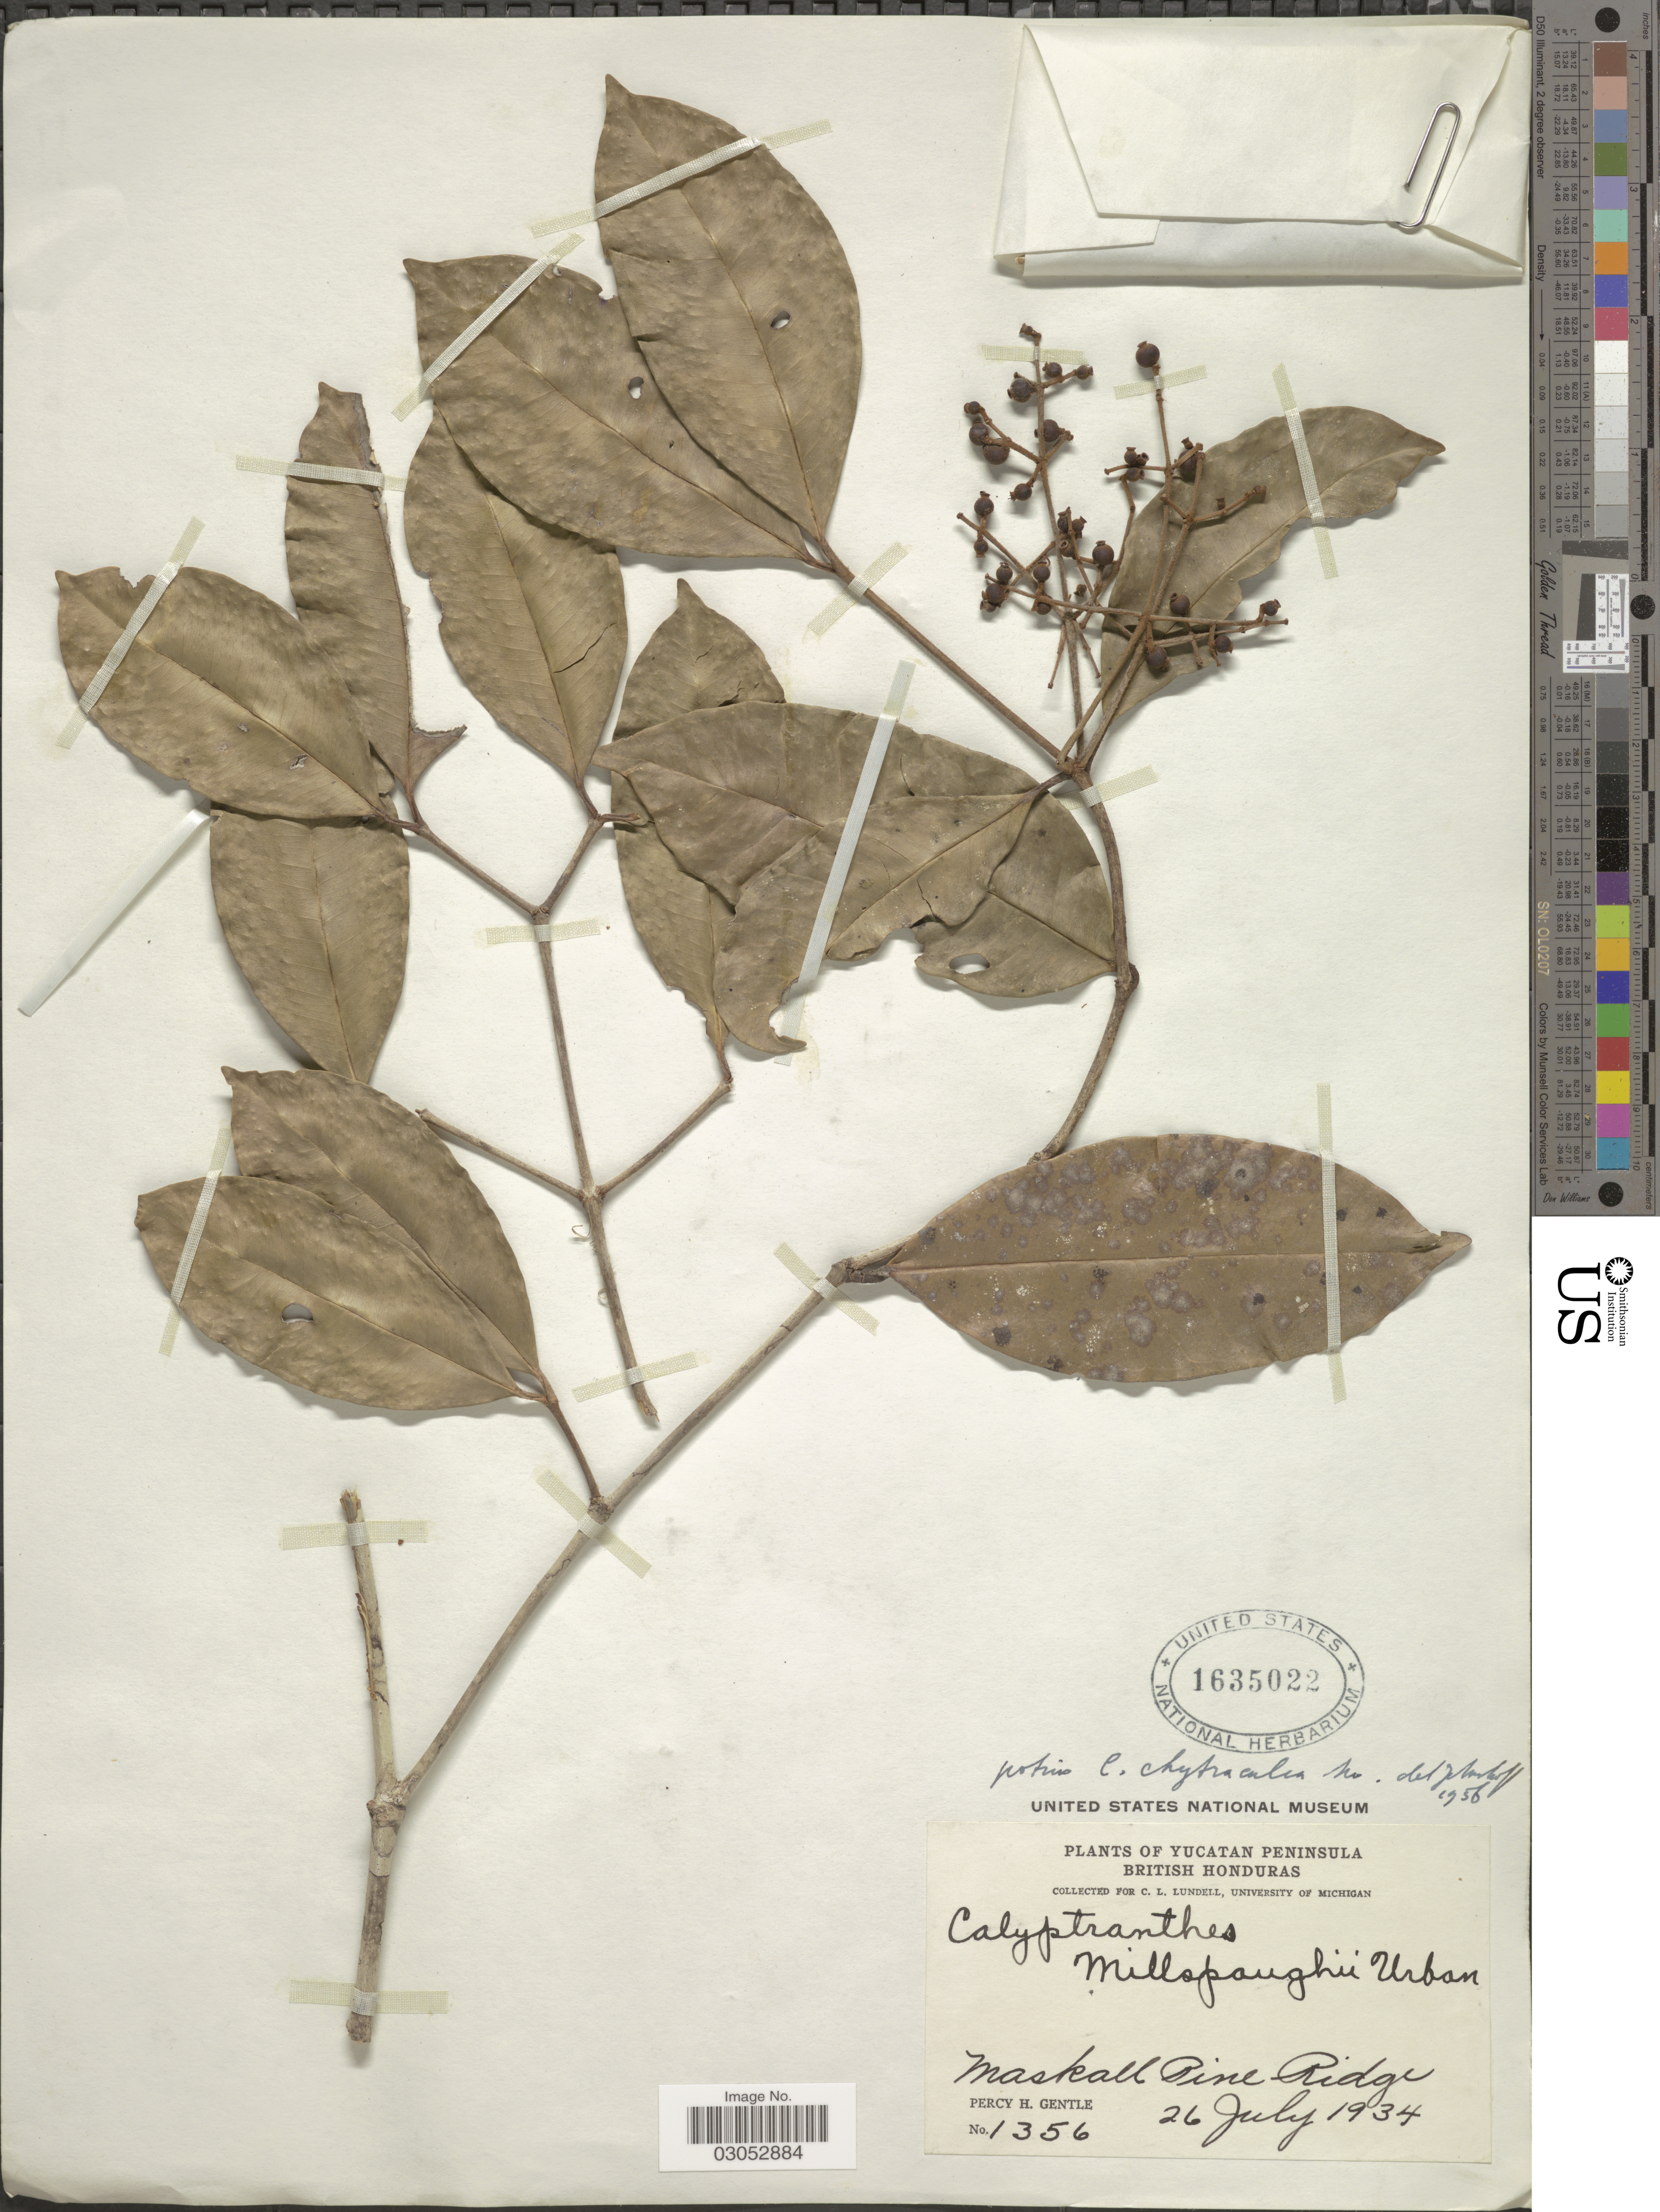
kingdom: Plantae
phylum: Tracheophyta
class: Magnoliopsida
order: Myrtales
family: Myrtaceae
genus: Myrcia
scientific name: Myrcia pendens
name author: A.R. Lourenço & Sánchez-Cháv.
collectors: P. H. Gentle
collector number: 1356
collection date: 1934-07-26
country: Belize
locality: Yucatan Peninsula, British Honduras, Maskall Pine Ridge.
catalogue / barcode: US 1635022